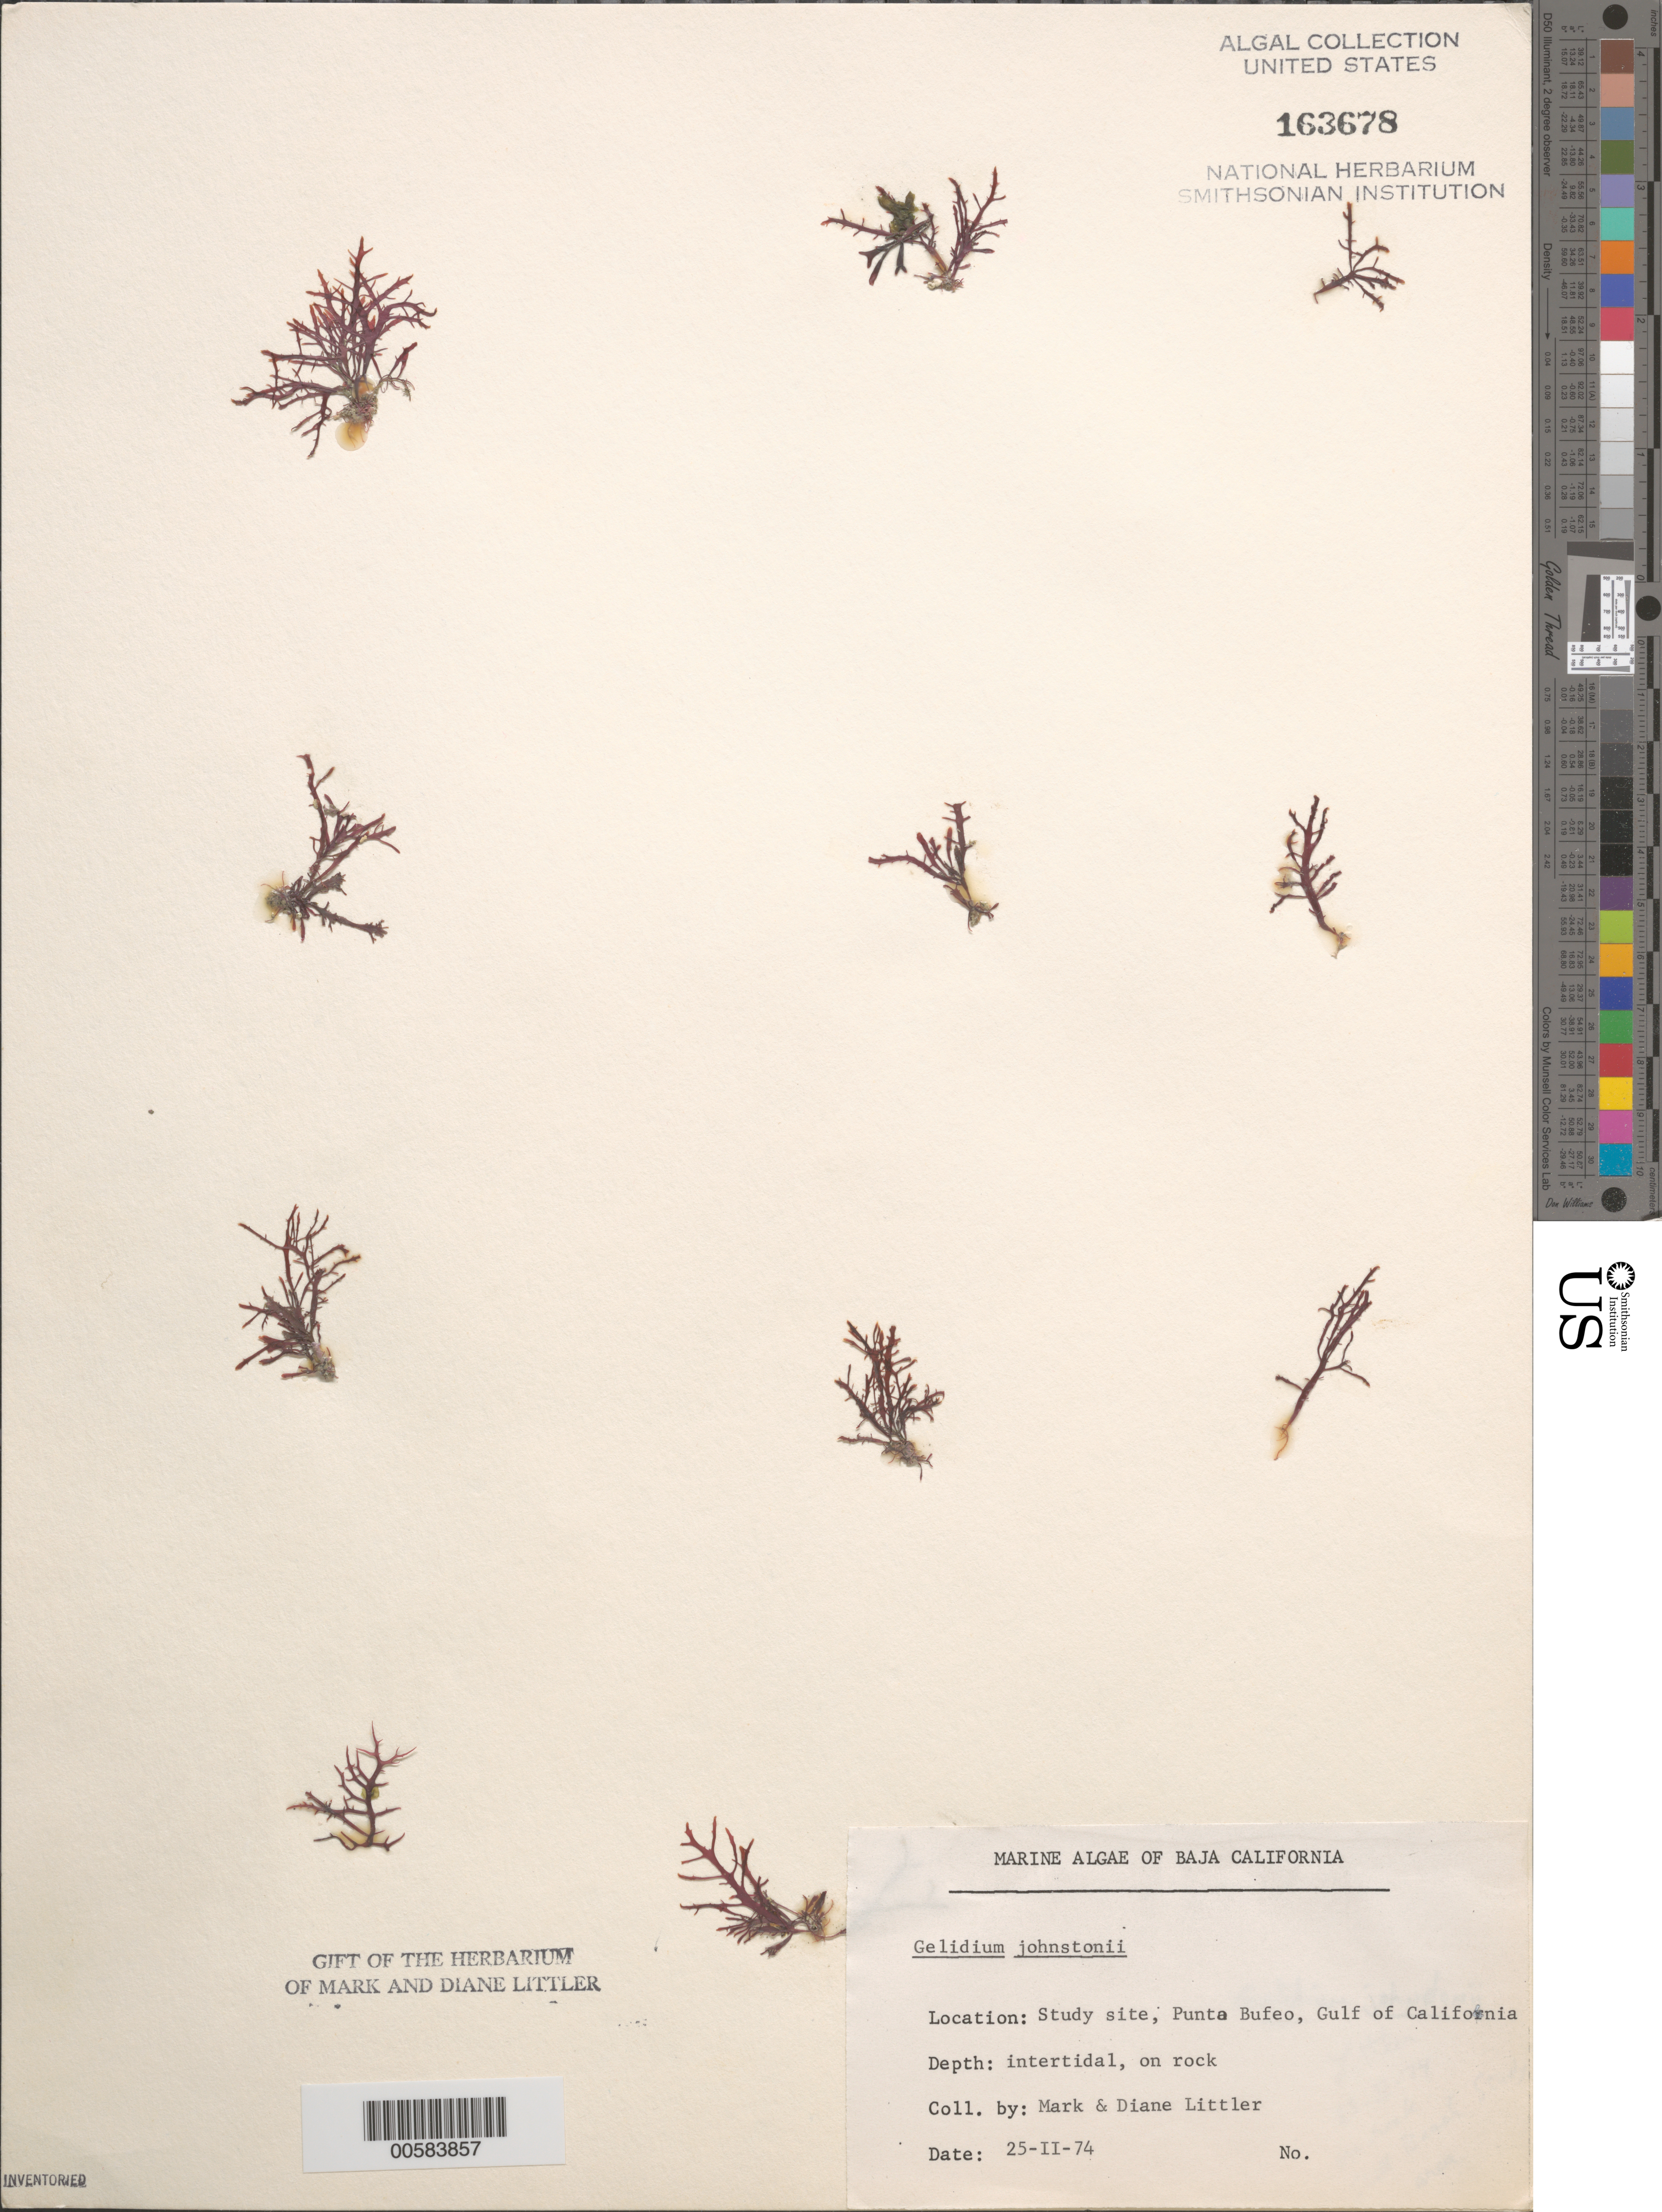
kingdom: Plantae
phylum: Rhodophyta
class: Florideophyceae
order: Gelidiales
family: Gelidiaceae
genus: Gelidium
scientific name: Gelidium johnstonii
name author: Setchell & N.L. Gardner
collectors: M. M. Littler & D. S. Littler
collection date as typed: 25 Feb 1975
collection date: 1975-02-25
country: Mexico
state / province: Baja California Norte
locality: Punta Bufeo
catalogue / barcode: US 163678